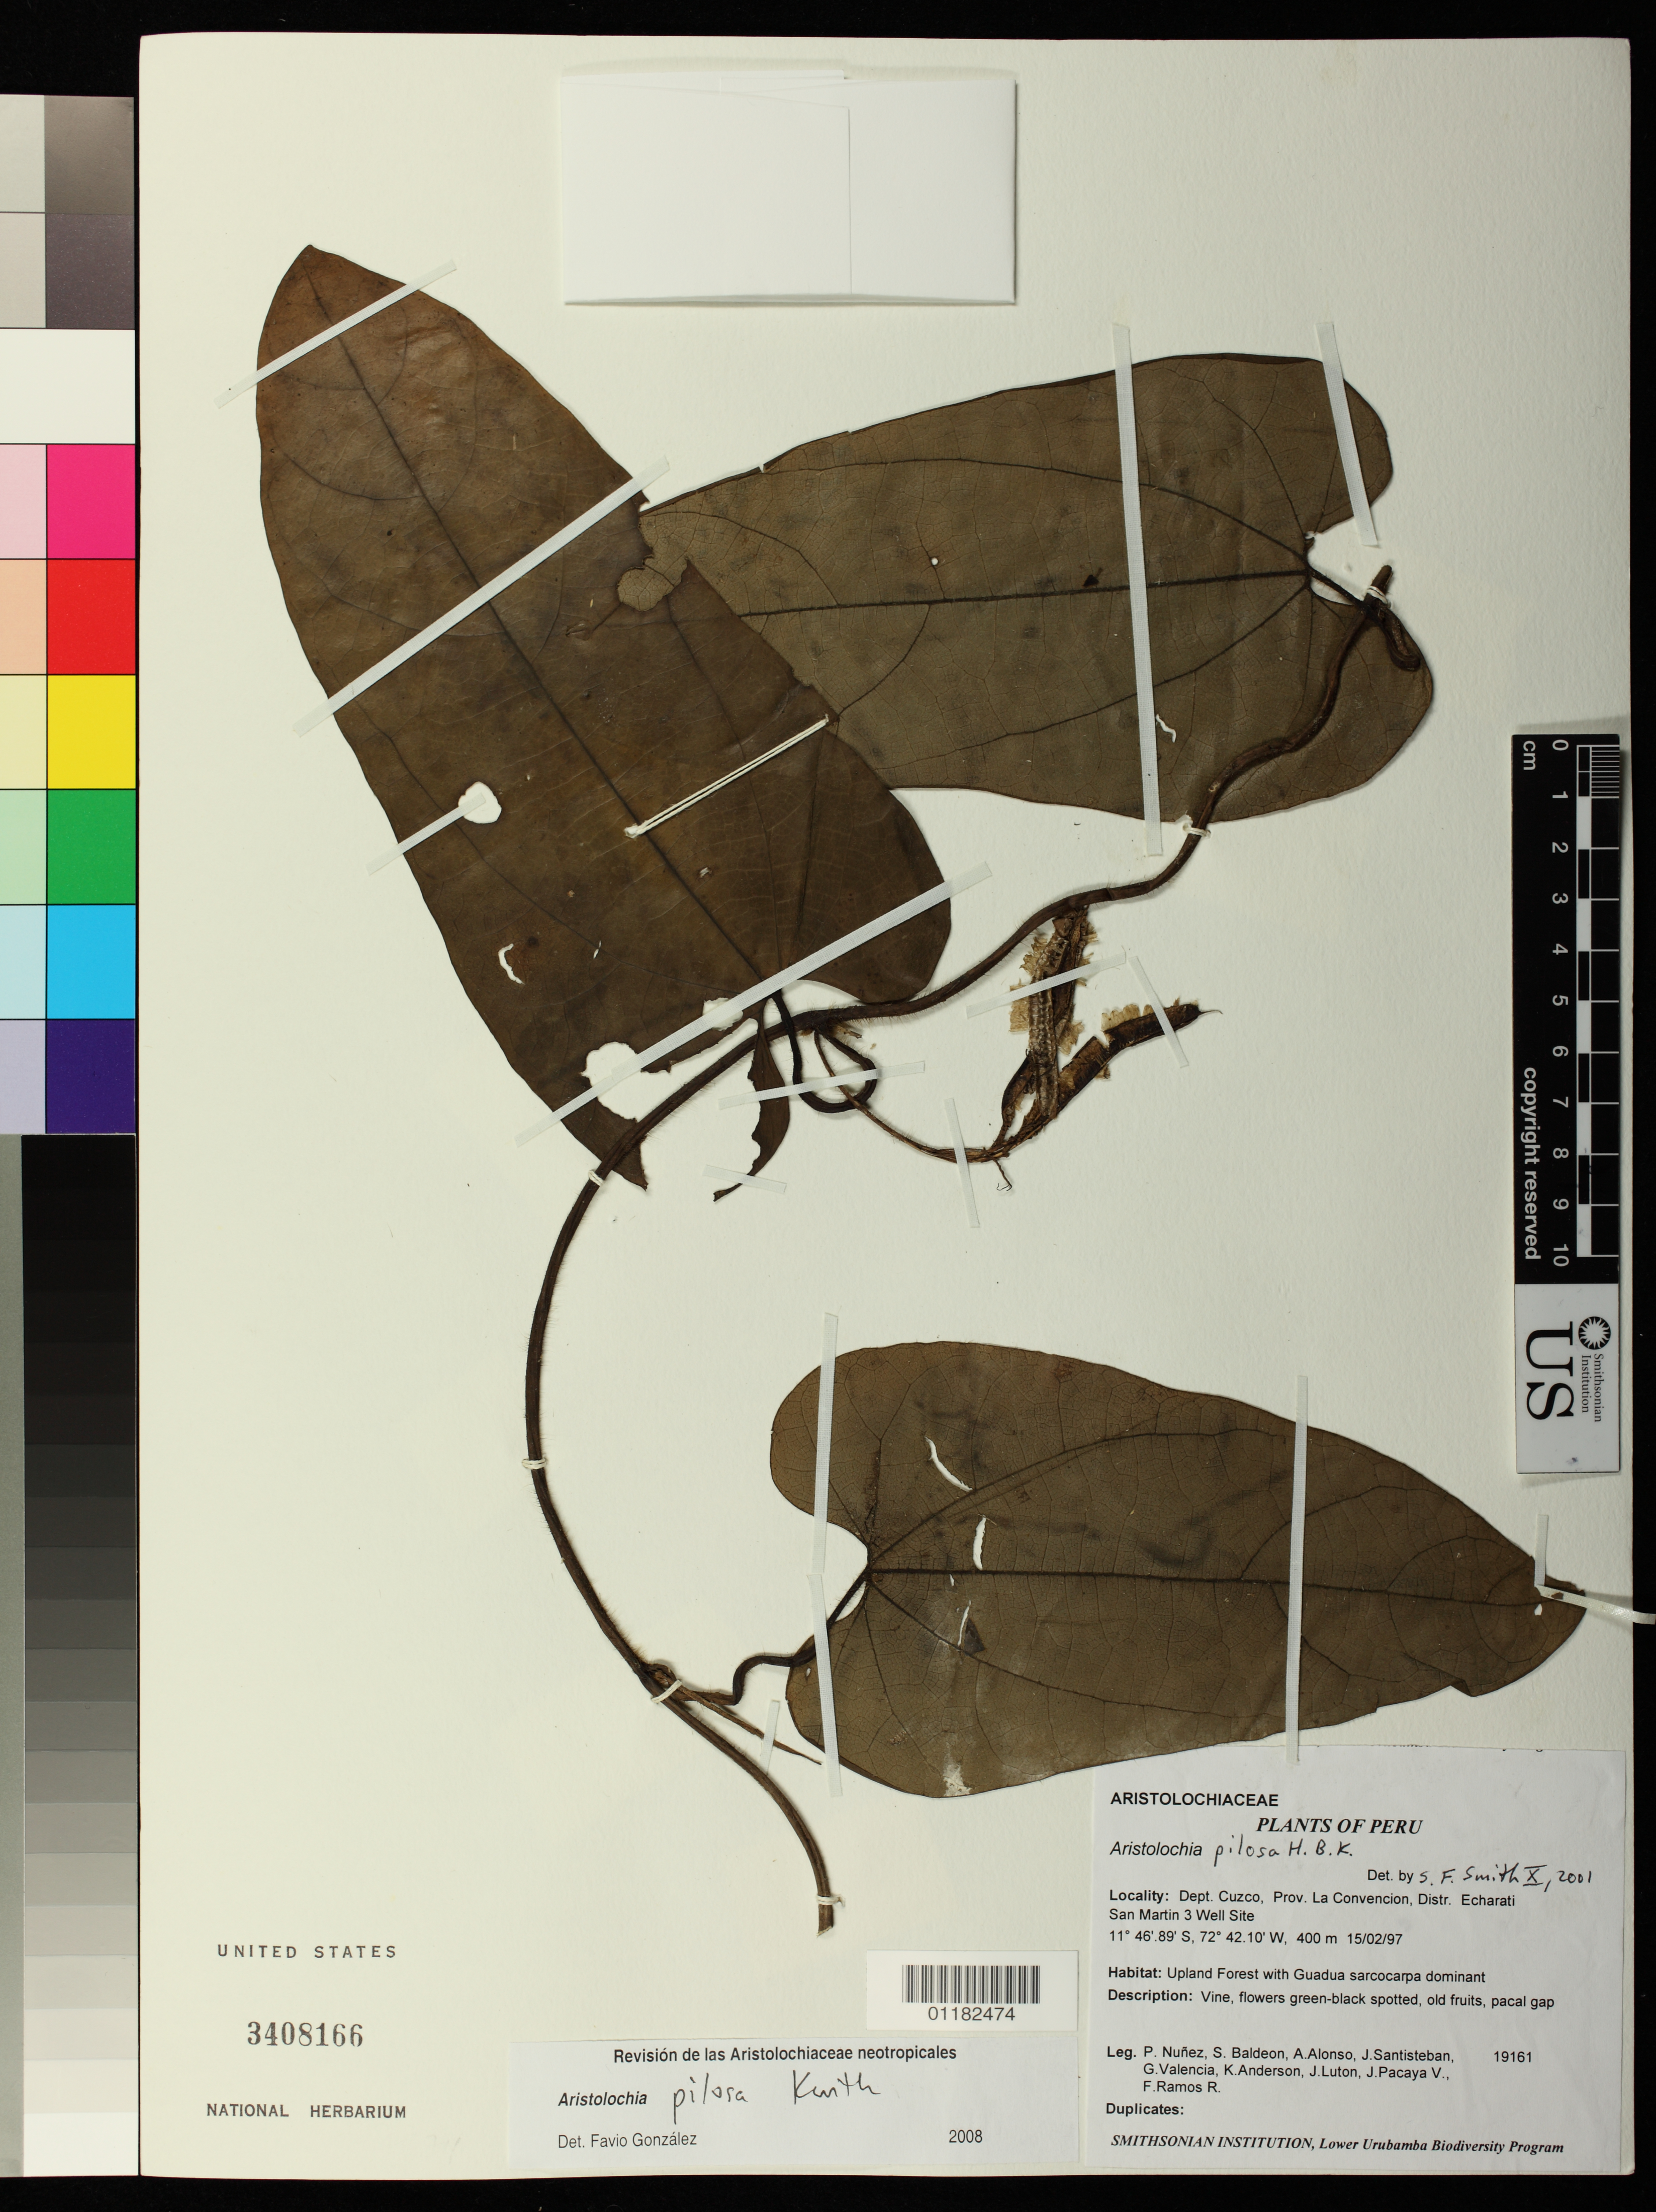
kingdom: Plantae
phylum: Tracheophyta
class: Magnoliopsida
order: Piperales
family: Aristolochiaceae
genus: Aristolochia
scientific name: Aristolochia pilosa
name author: Kunth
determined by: González, F.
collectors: P. Nuñez V., S. Baldeon, A. Alonso & J. Santisteban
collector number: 19161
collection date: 1997-02-15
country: Peru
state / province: Cusco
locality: Province La Convencion, District Echarati, San Martin 3 Well Site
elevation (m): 400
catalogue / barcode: US 3408166